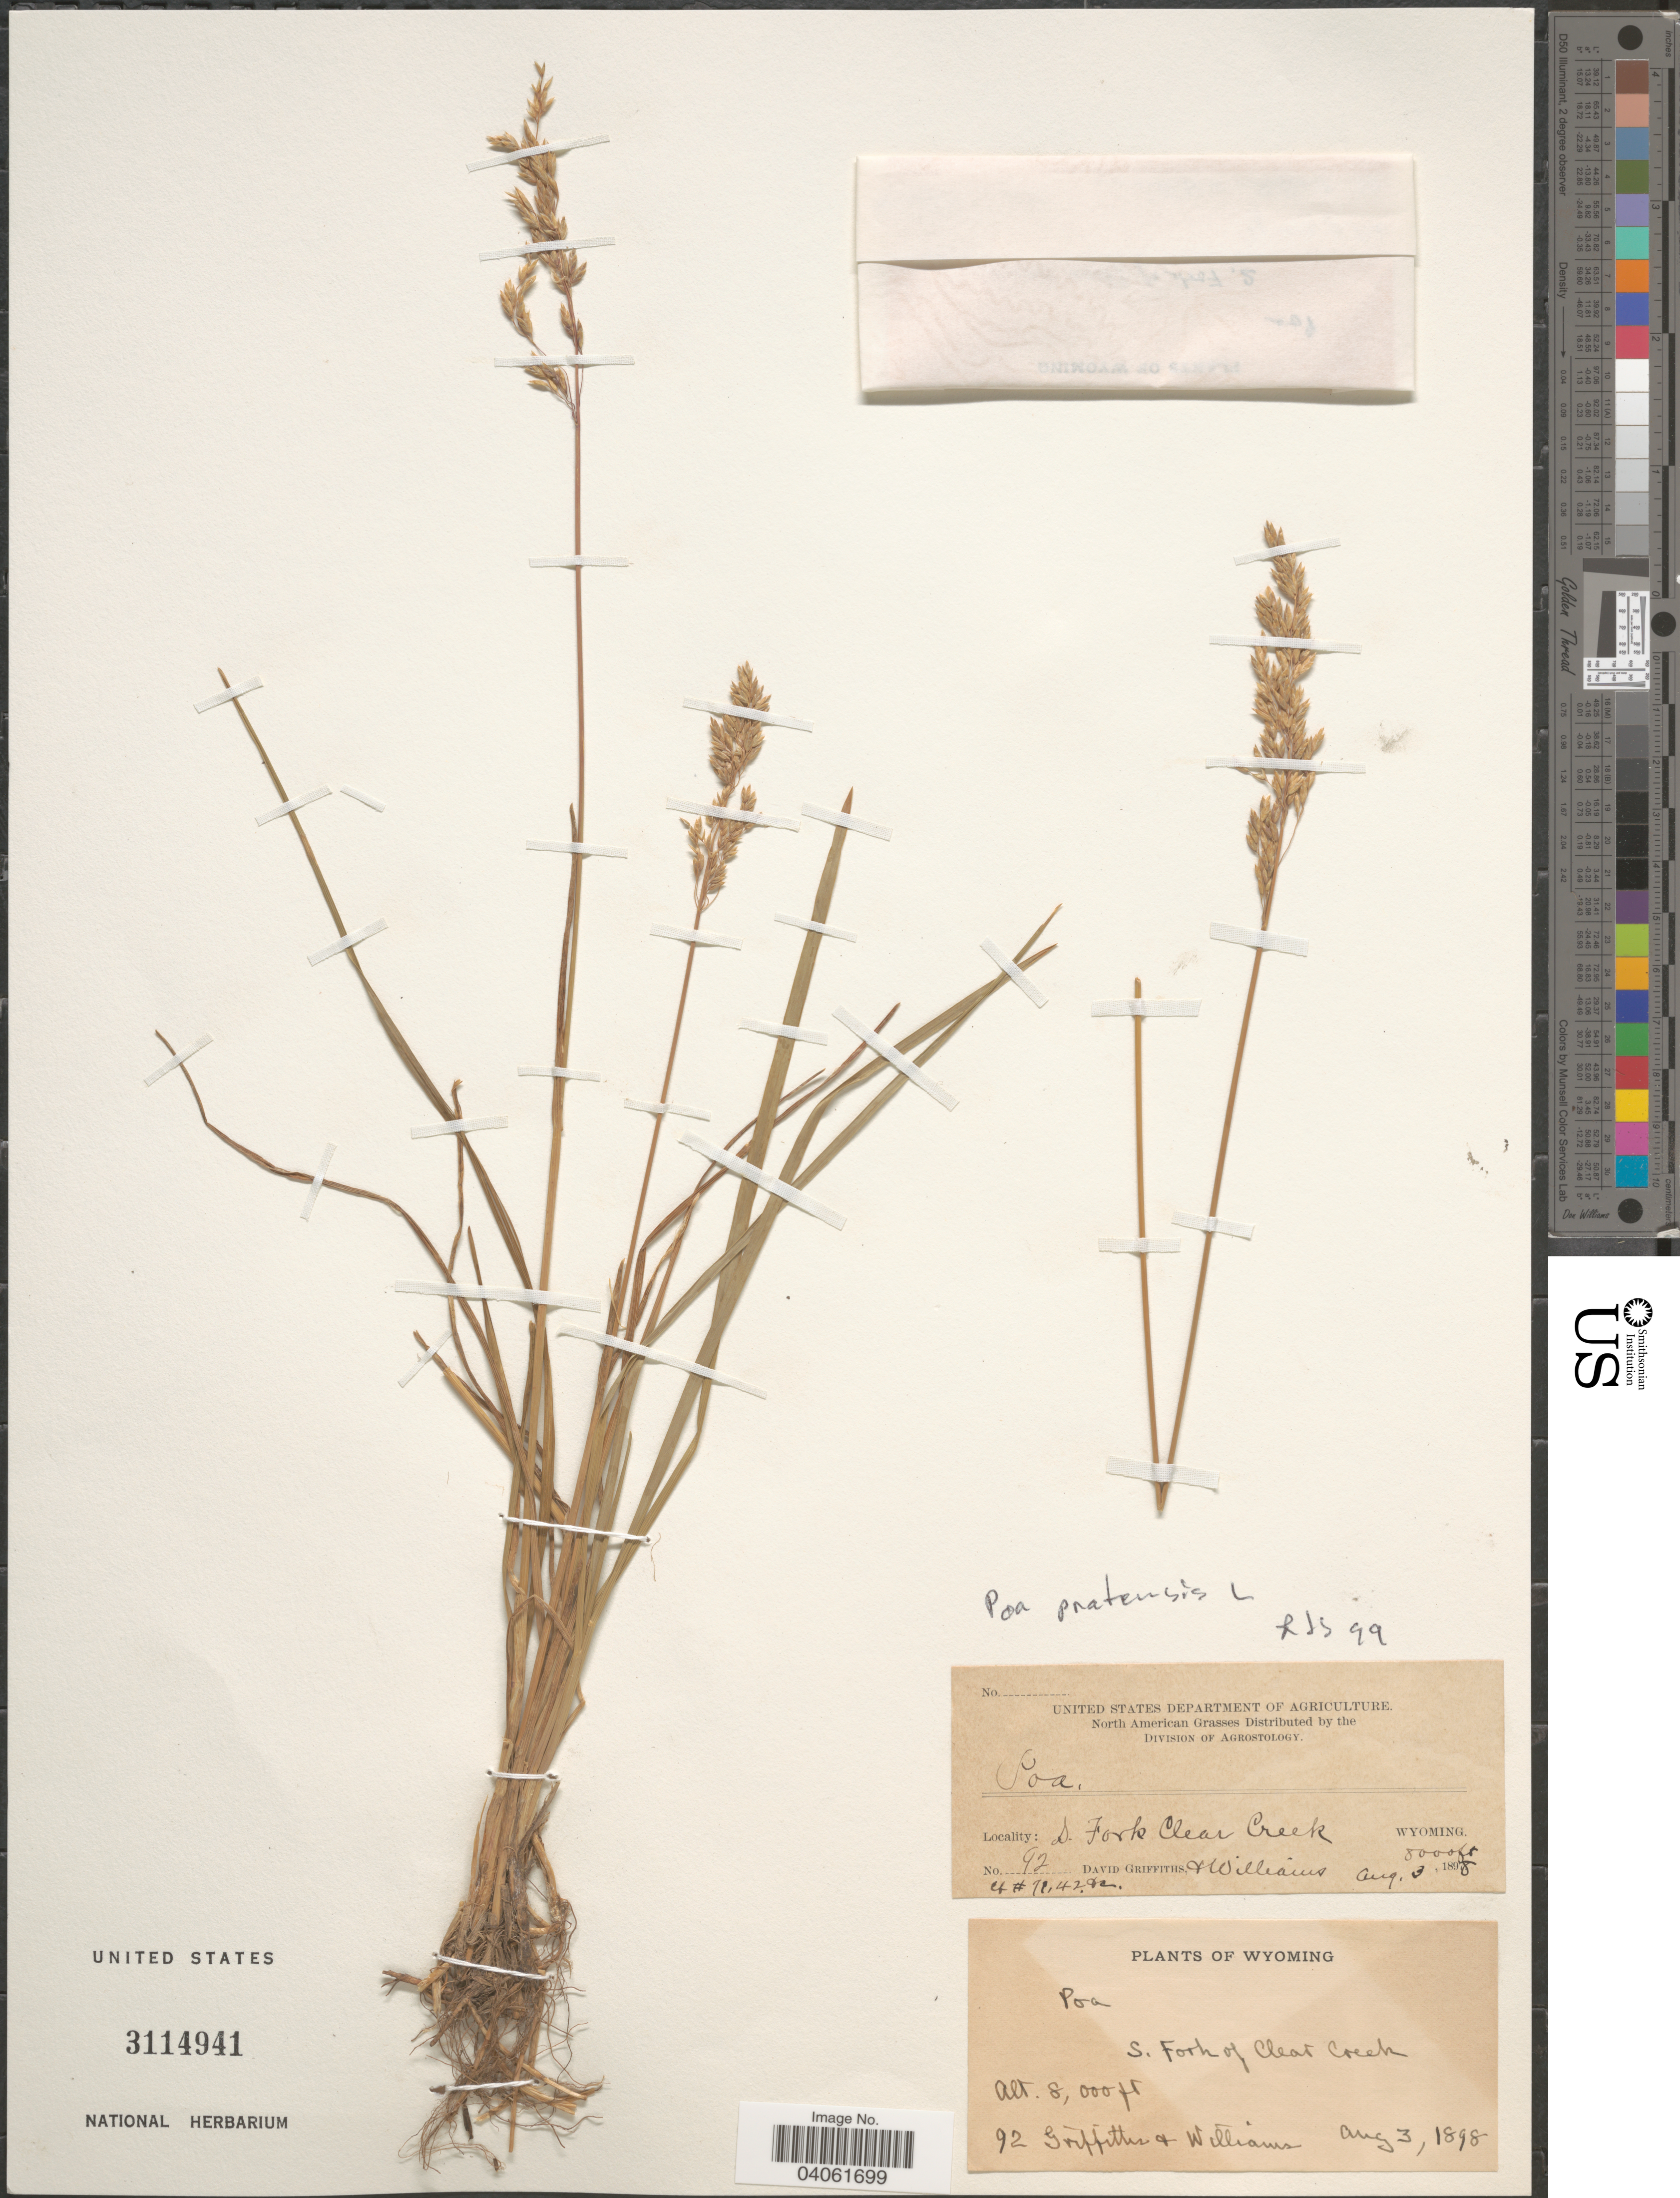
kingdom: Plantae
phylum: Tracheophyta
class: Liliopsida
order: Poales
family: Poaceae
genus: Poa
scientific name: Poa pratensis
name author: L.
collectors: D. Griffiths & -- Williams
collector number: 92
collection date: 1898-08-03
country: United States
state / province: Wyoming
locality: S. Fork of Clear Creek.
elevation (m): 2438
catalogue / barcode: US 3114941